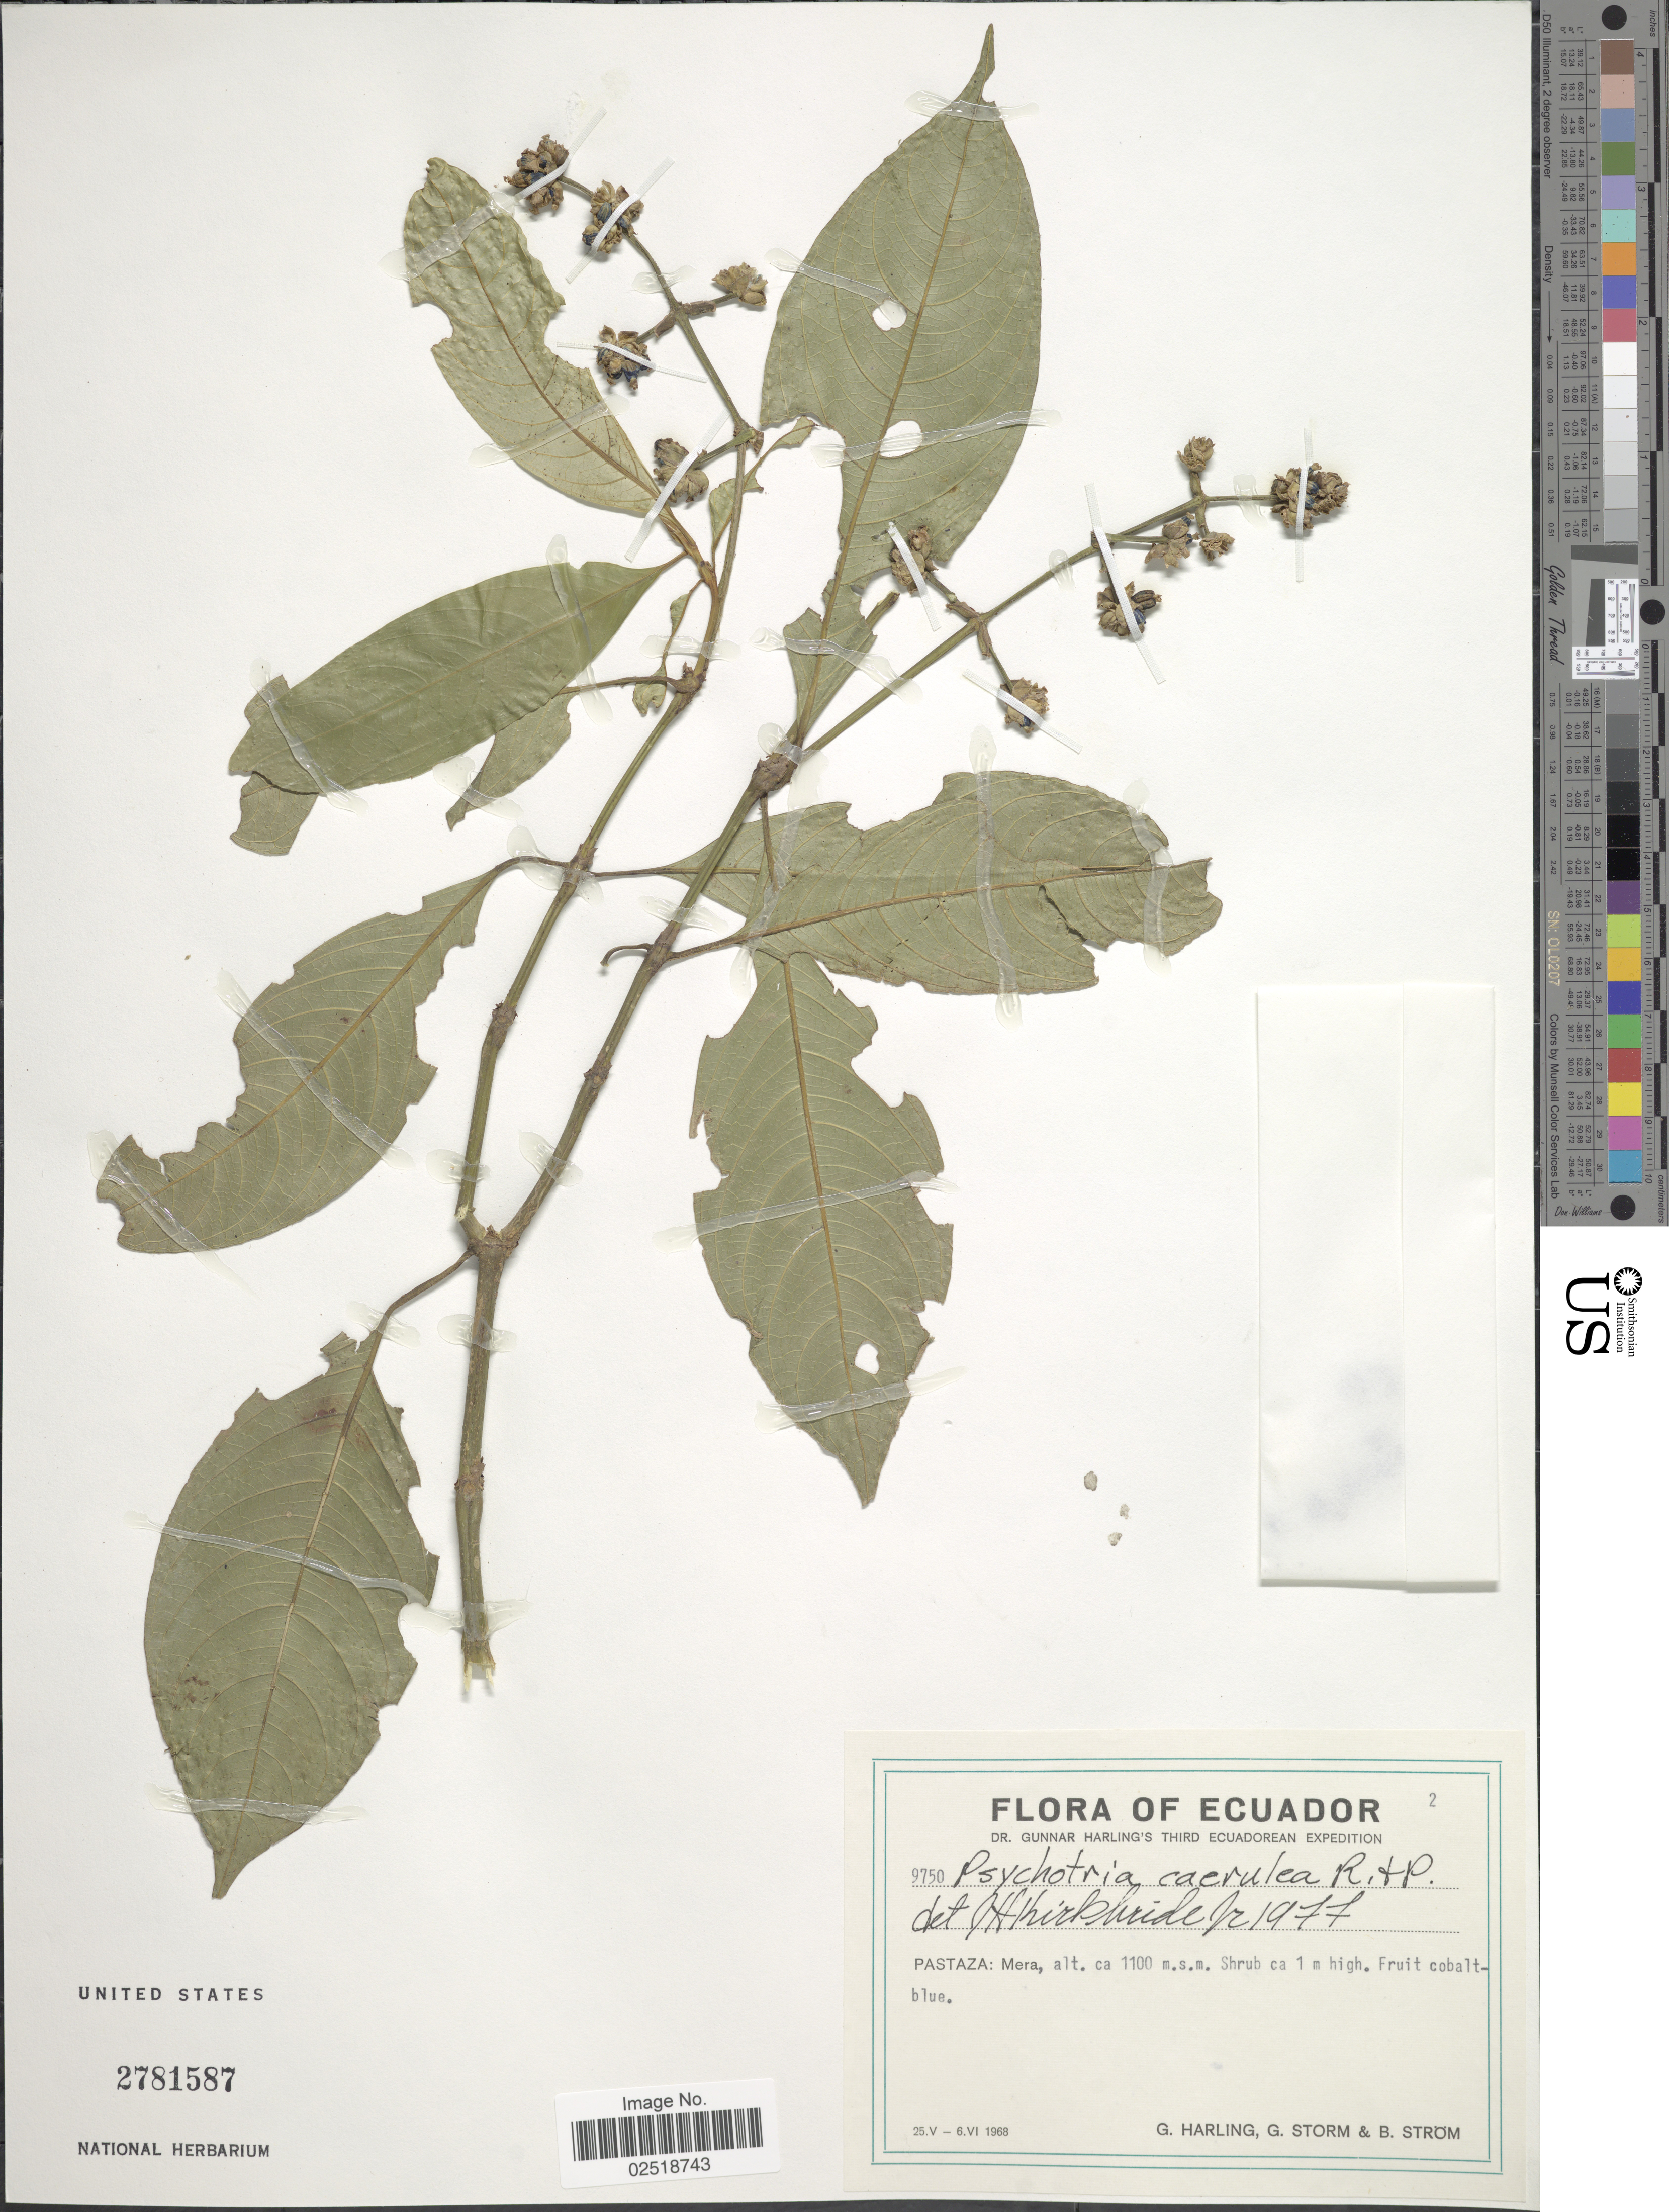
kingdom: Plantae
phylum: Tracheophyta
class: Magnoliopsida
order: Gentianales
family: Rubiaceae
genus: Psychotria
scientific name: Psychotria caerulea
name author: Ruiz & Pav.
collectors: G. Harling, G. Storm & B. Ström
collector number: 9750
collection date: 1968-05-25/1968-06-06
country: Ecuador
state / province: Pastaza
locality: Mera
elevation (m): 1100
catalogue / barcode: US 2781587